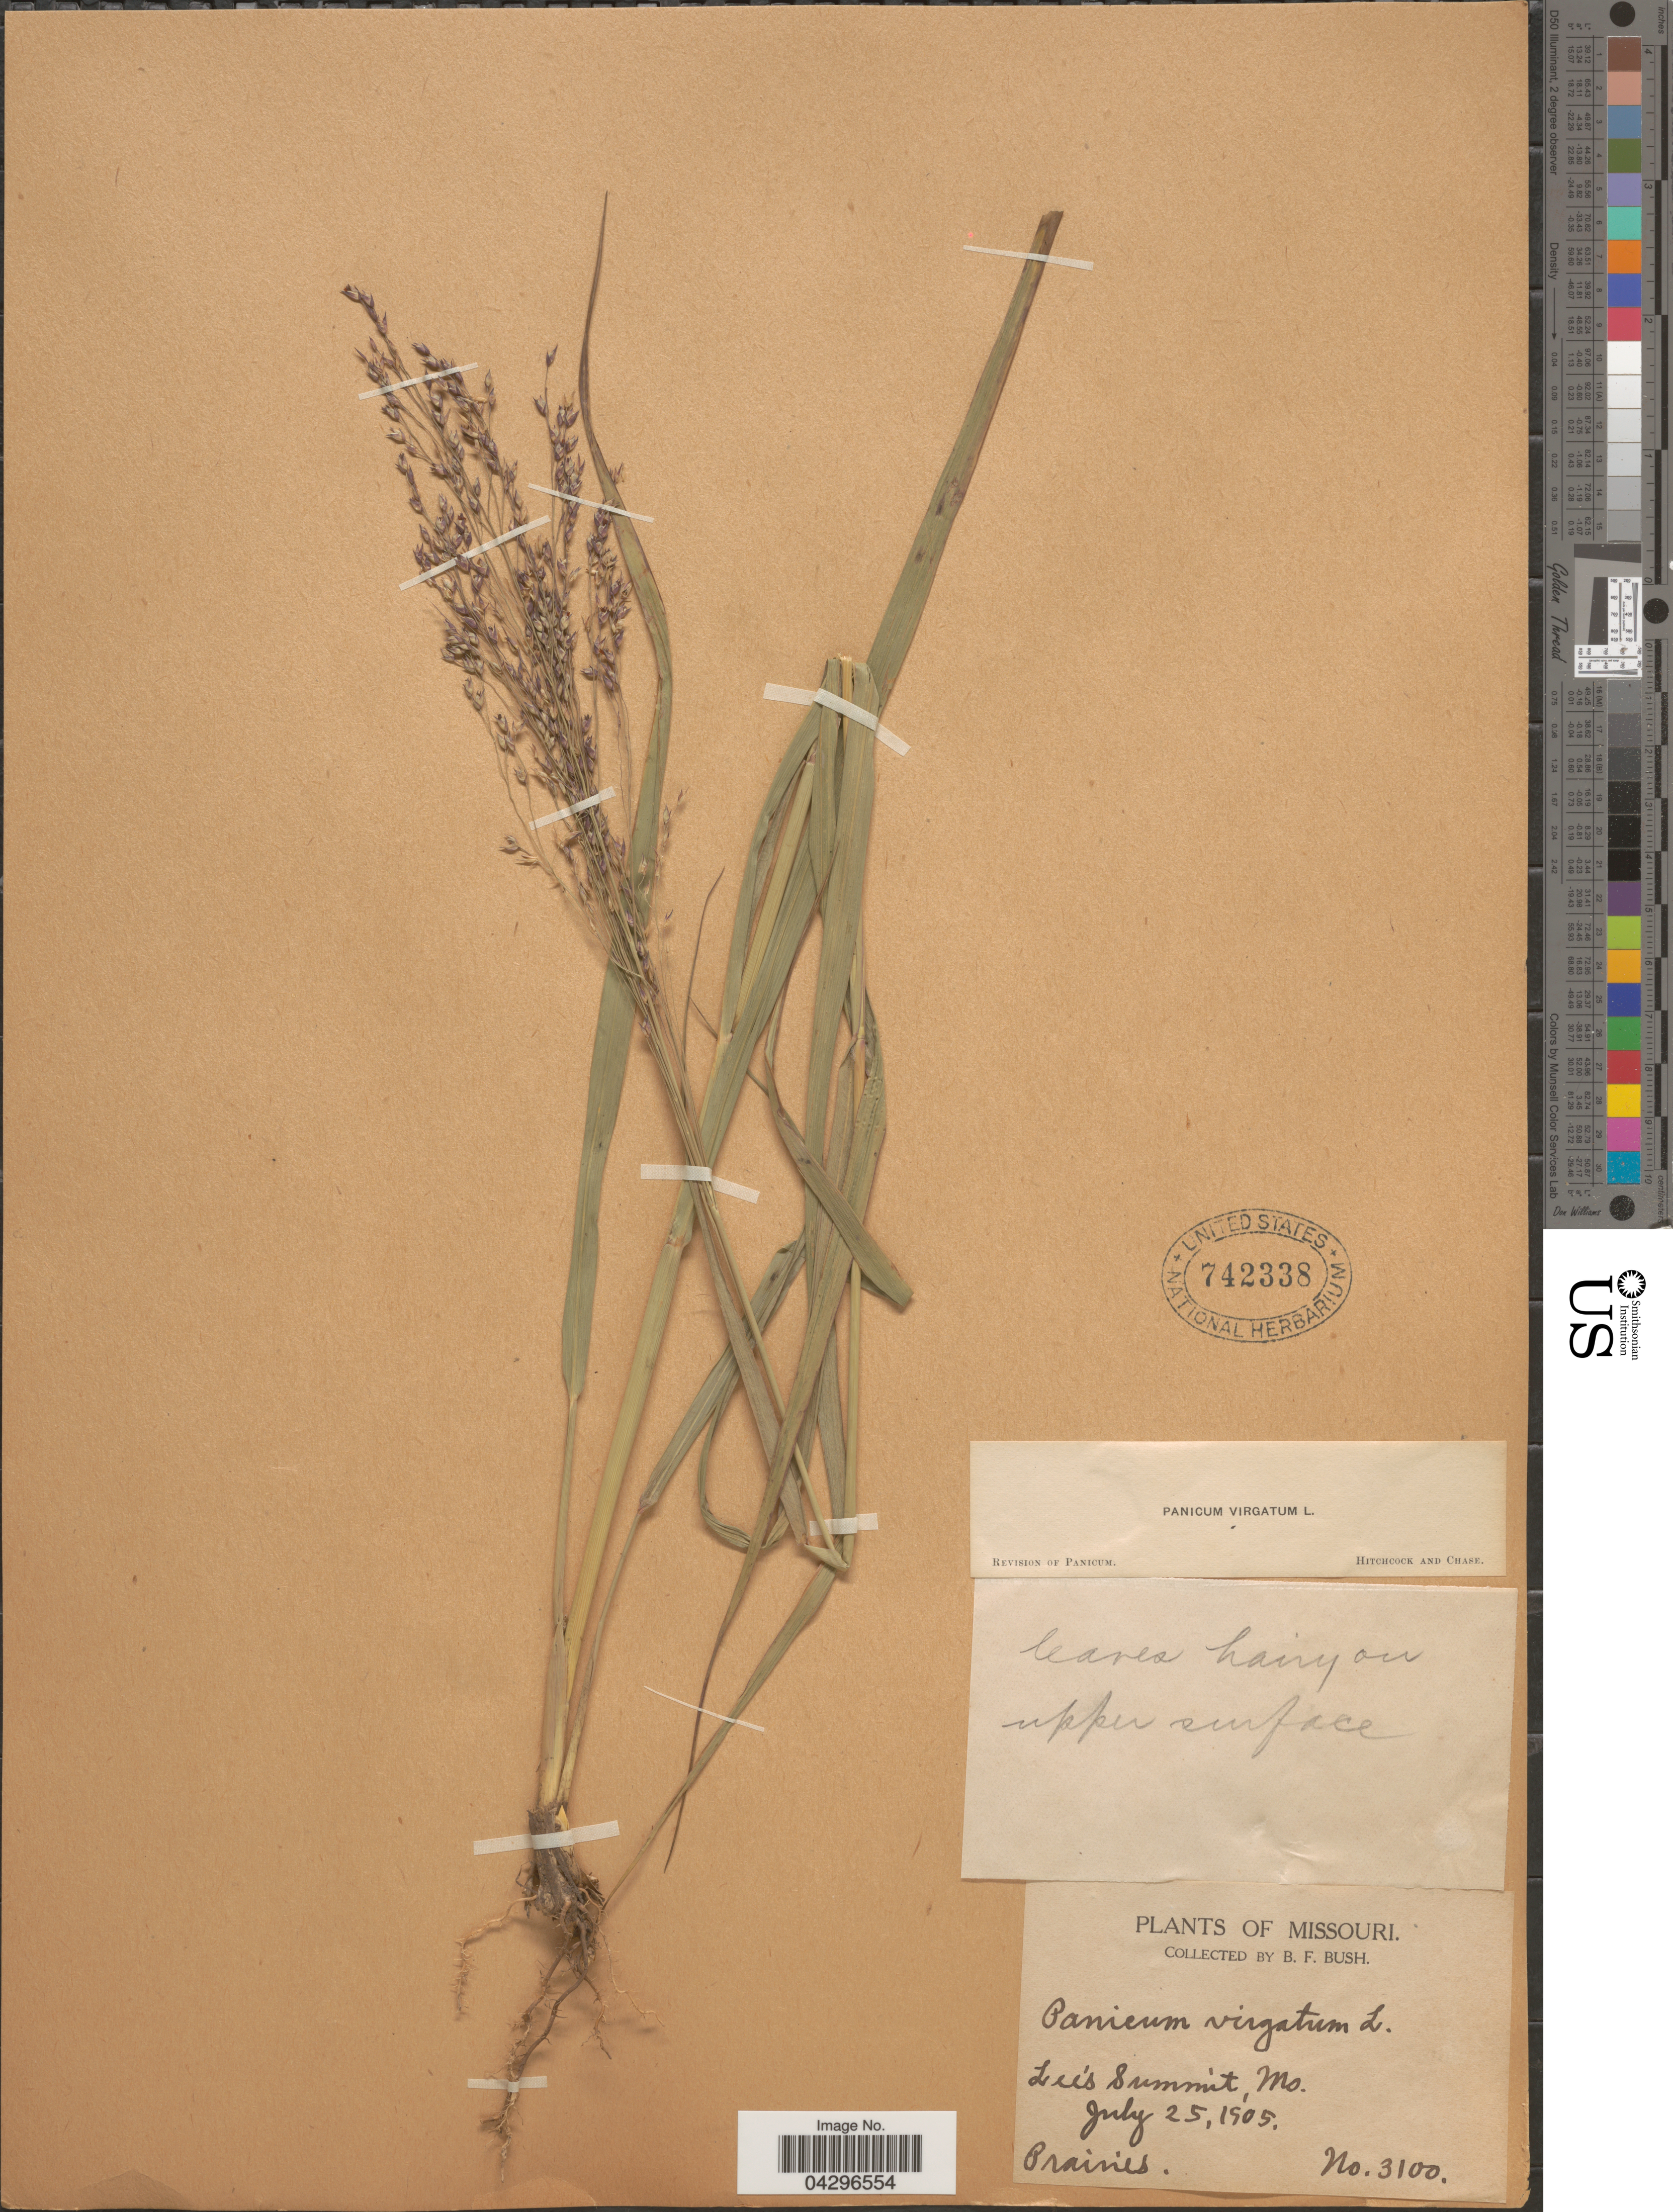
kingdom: Plantae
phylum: Tracheophyta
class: Liliopsida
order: Poales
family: Poaceae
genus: Panicum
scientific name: Panicum virgatum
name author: L.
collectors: B. F. Bush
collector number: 3100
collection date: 1905-07-25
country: United States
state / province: Missouri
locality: Lee's Summit. Prairies.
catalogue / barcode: US 742338